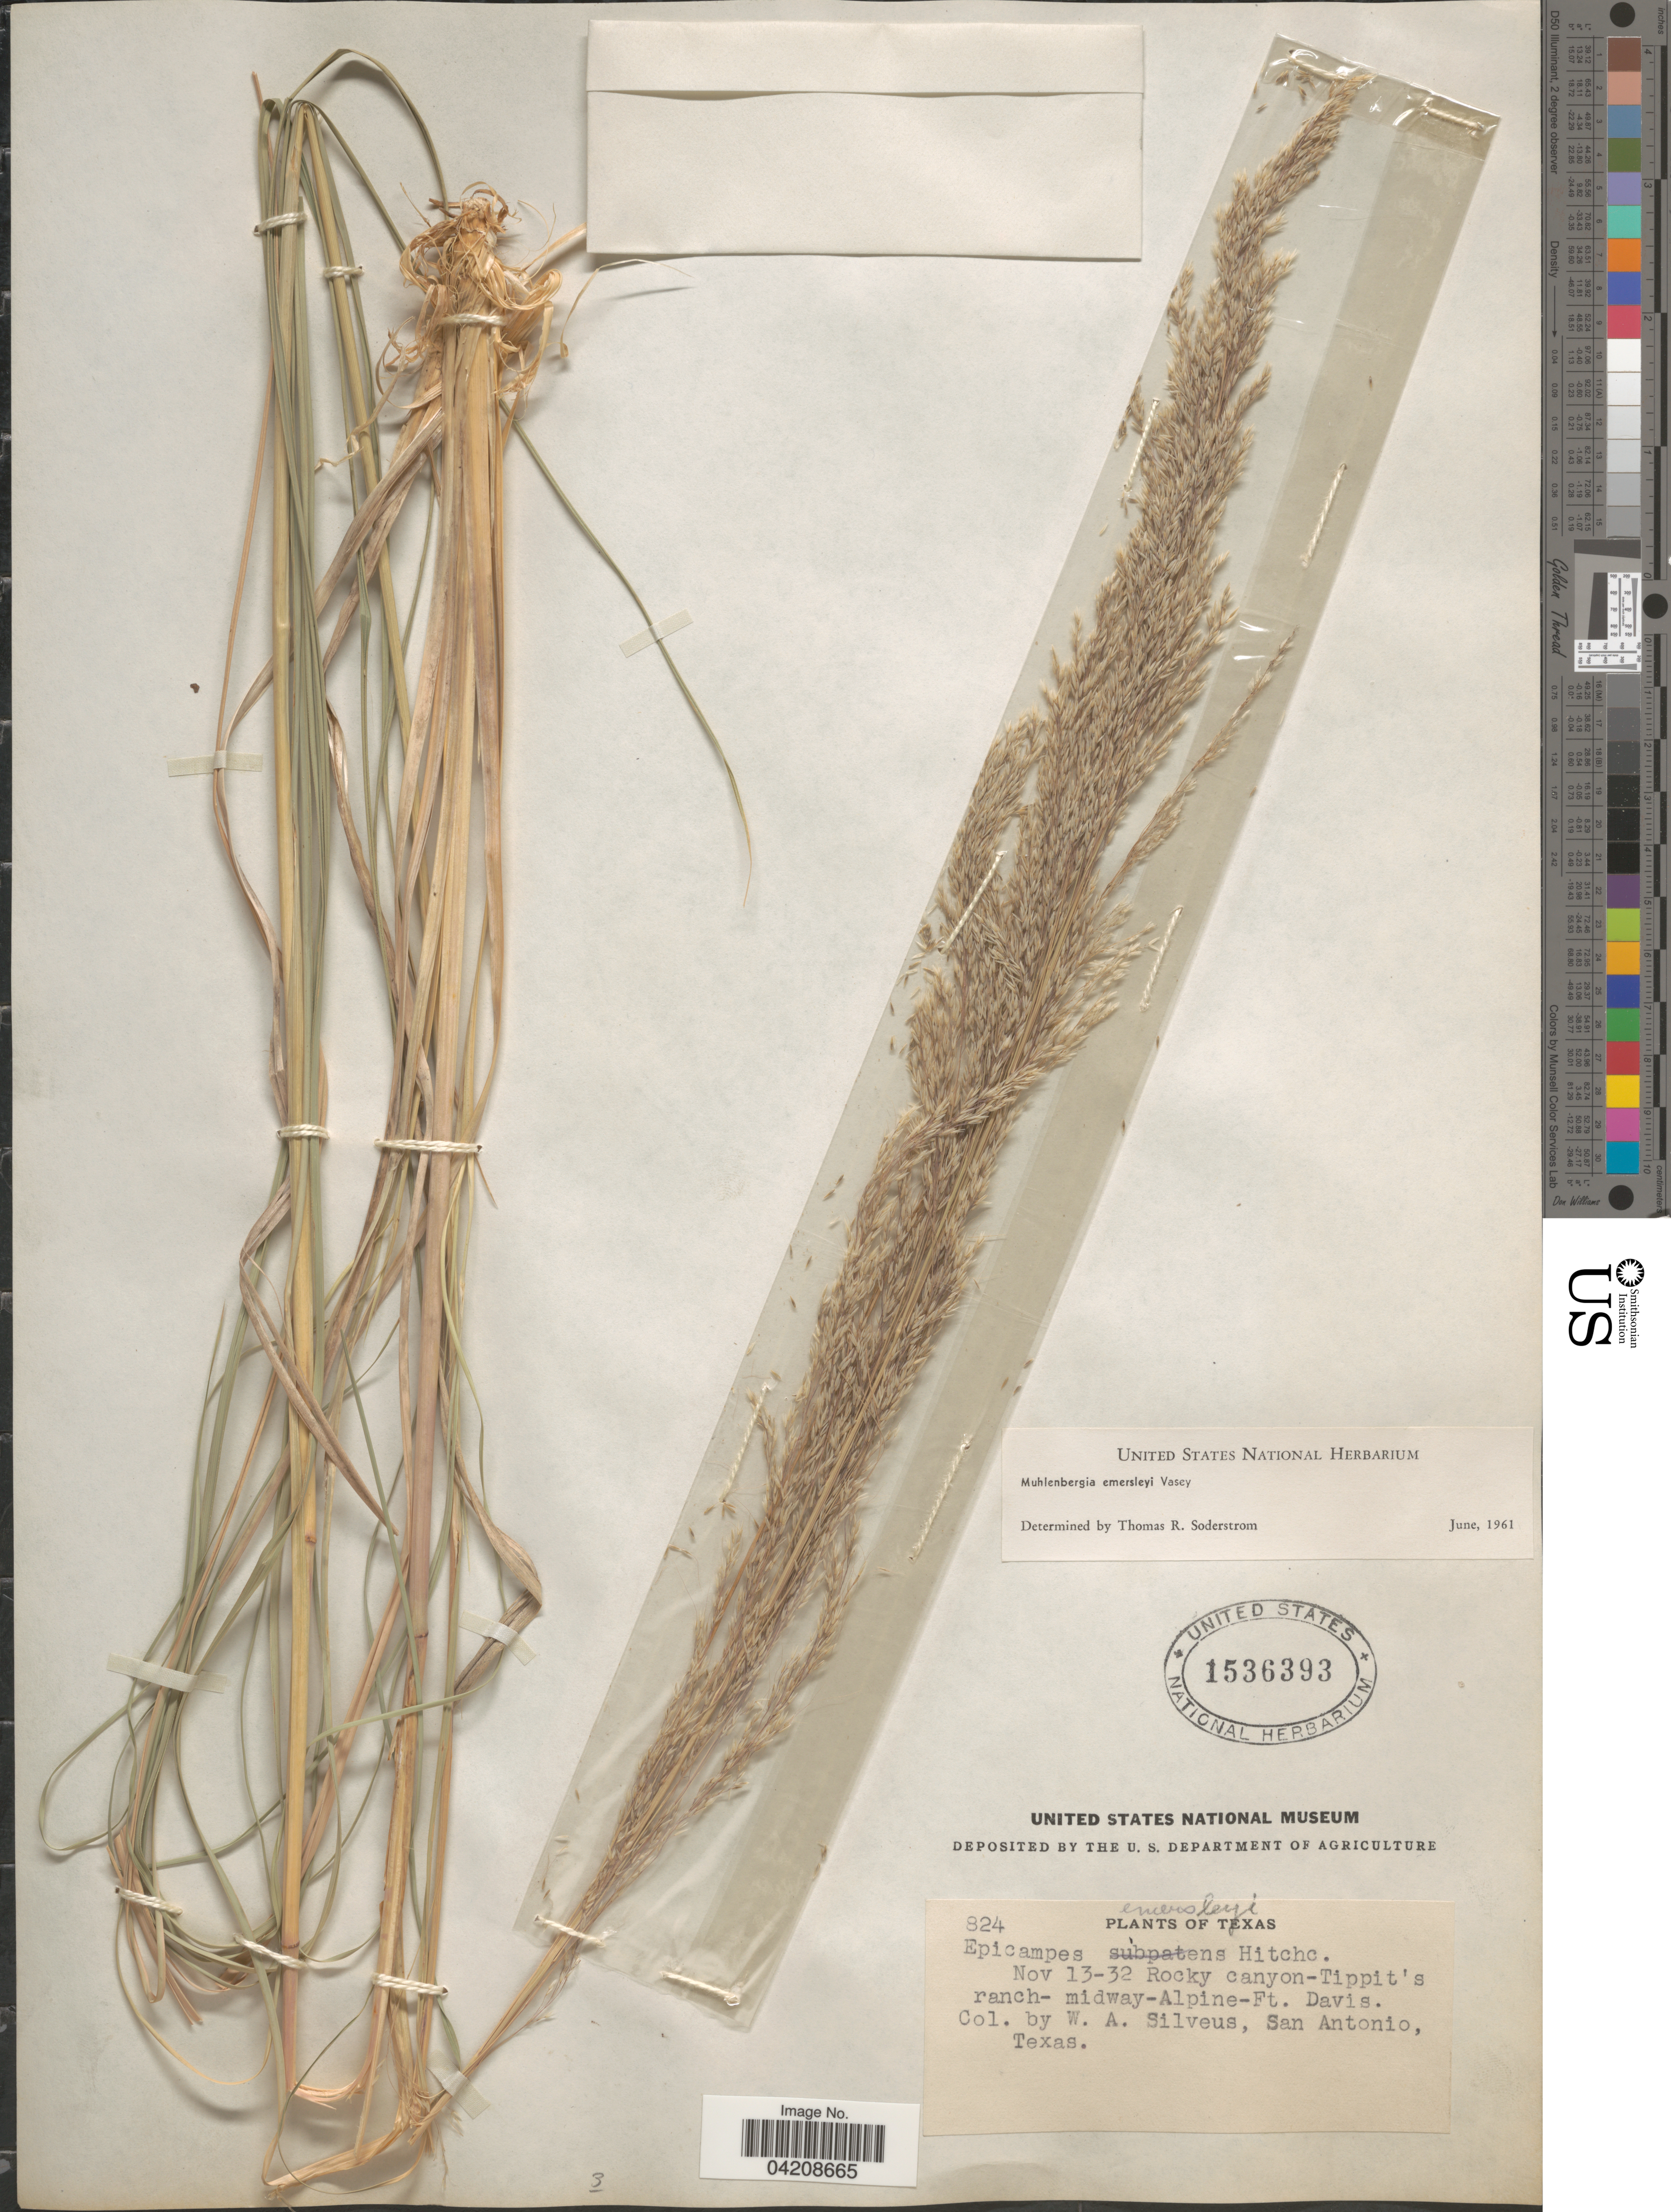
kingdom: Plantae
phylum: Tracheophyta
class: Liliopsida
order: Poales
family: Poaceae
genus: Muhlenbergia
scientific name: Muhlenbergia emersleyi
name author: Vasey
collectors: W. Silveus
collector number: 824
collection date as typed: Transcribed d/m/y: 13/11/32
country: United States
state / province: Texas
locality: Rocky canyon-Tippit's ranch- midway-Alpine-Ft. Davis.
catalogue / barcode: US 1536393